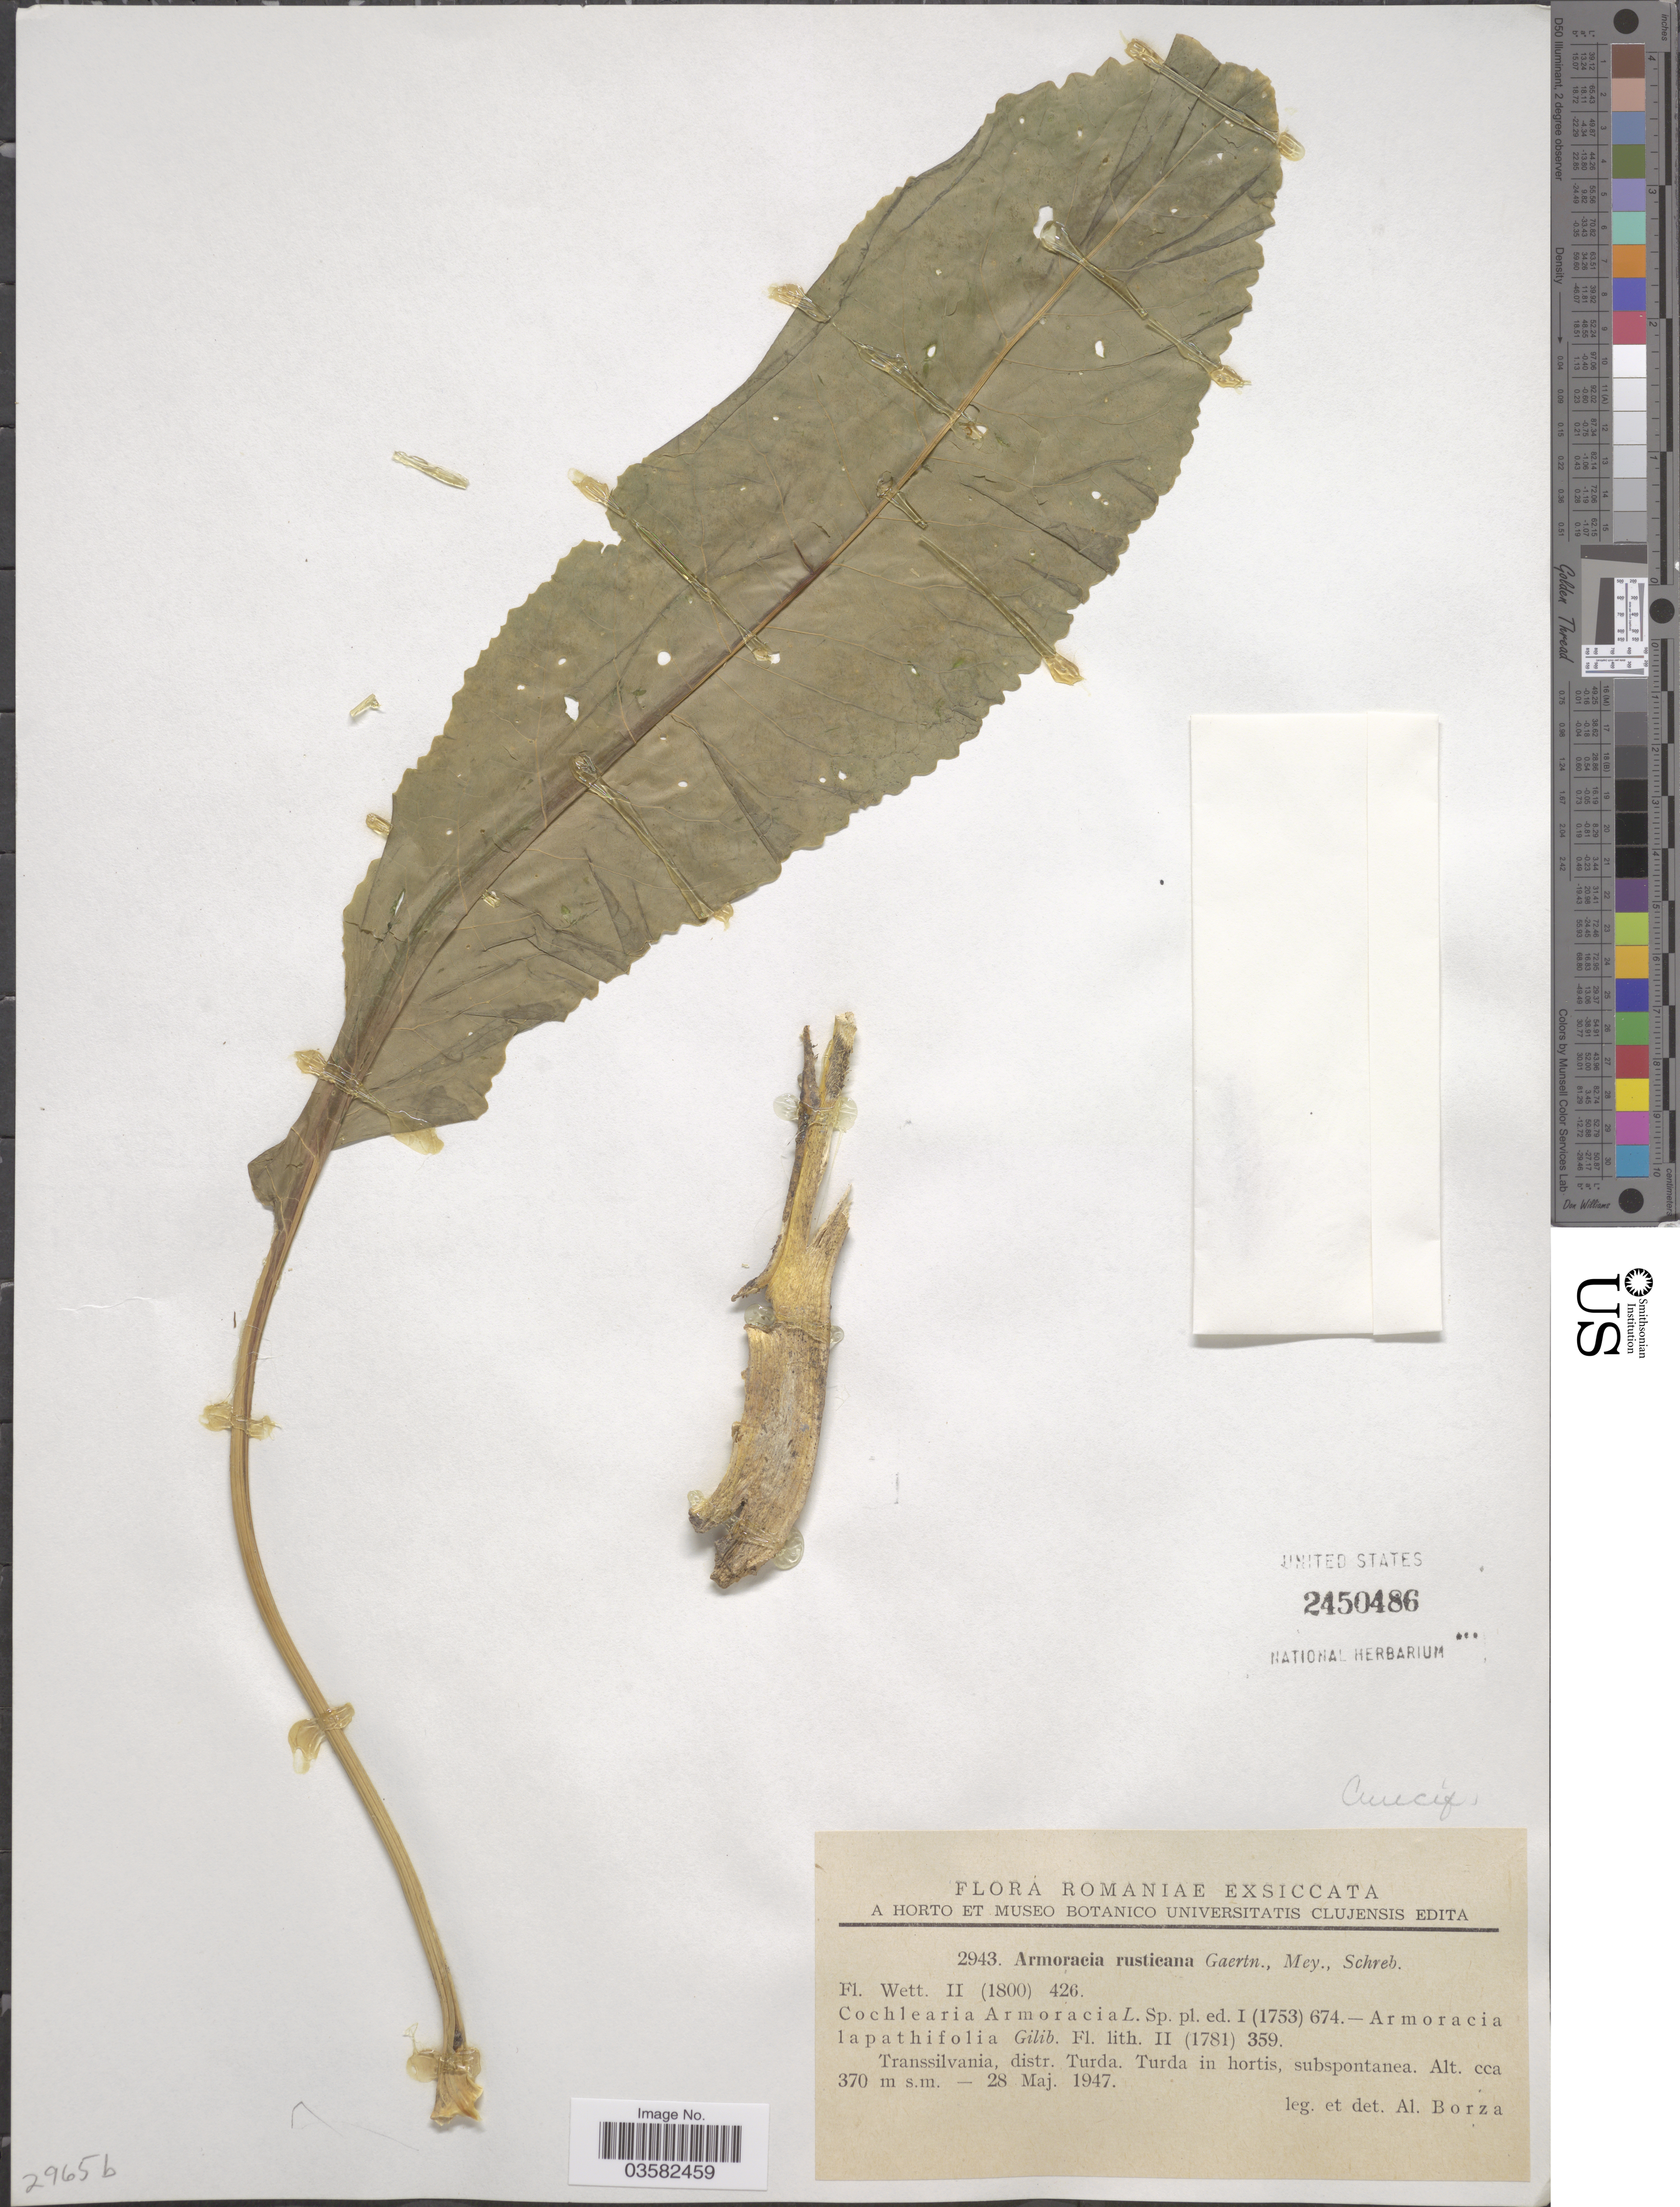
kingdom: Plantae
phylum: Tracheophyta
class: Magnoliopsida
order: Brassicales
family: Brassicaceae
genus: Cochlearia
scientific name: Cochlearia rusticana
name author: Lam.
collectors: A. Borza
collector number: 2943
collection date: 1947-05-28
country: Romania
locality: Transsilvania, distr. Turda. Turda in hortis, subspontanea.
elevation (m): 370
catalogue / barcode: US 2450486